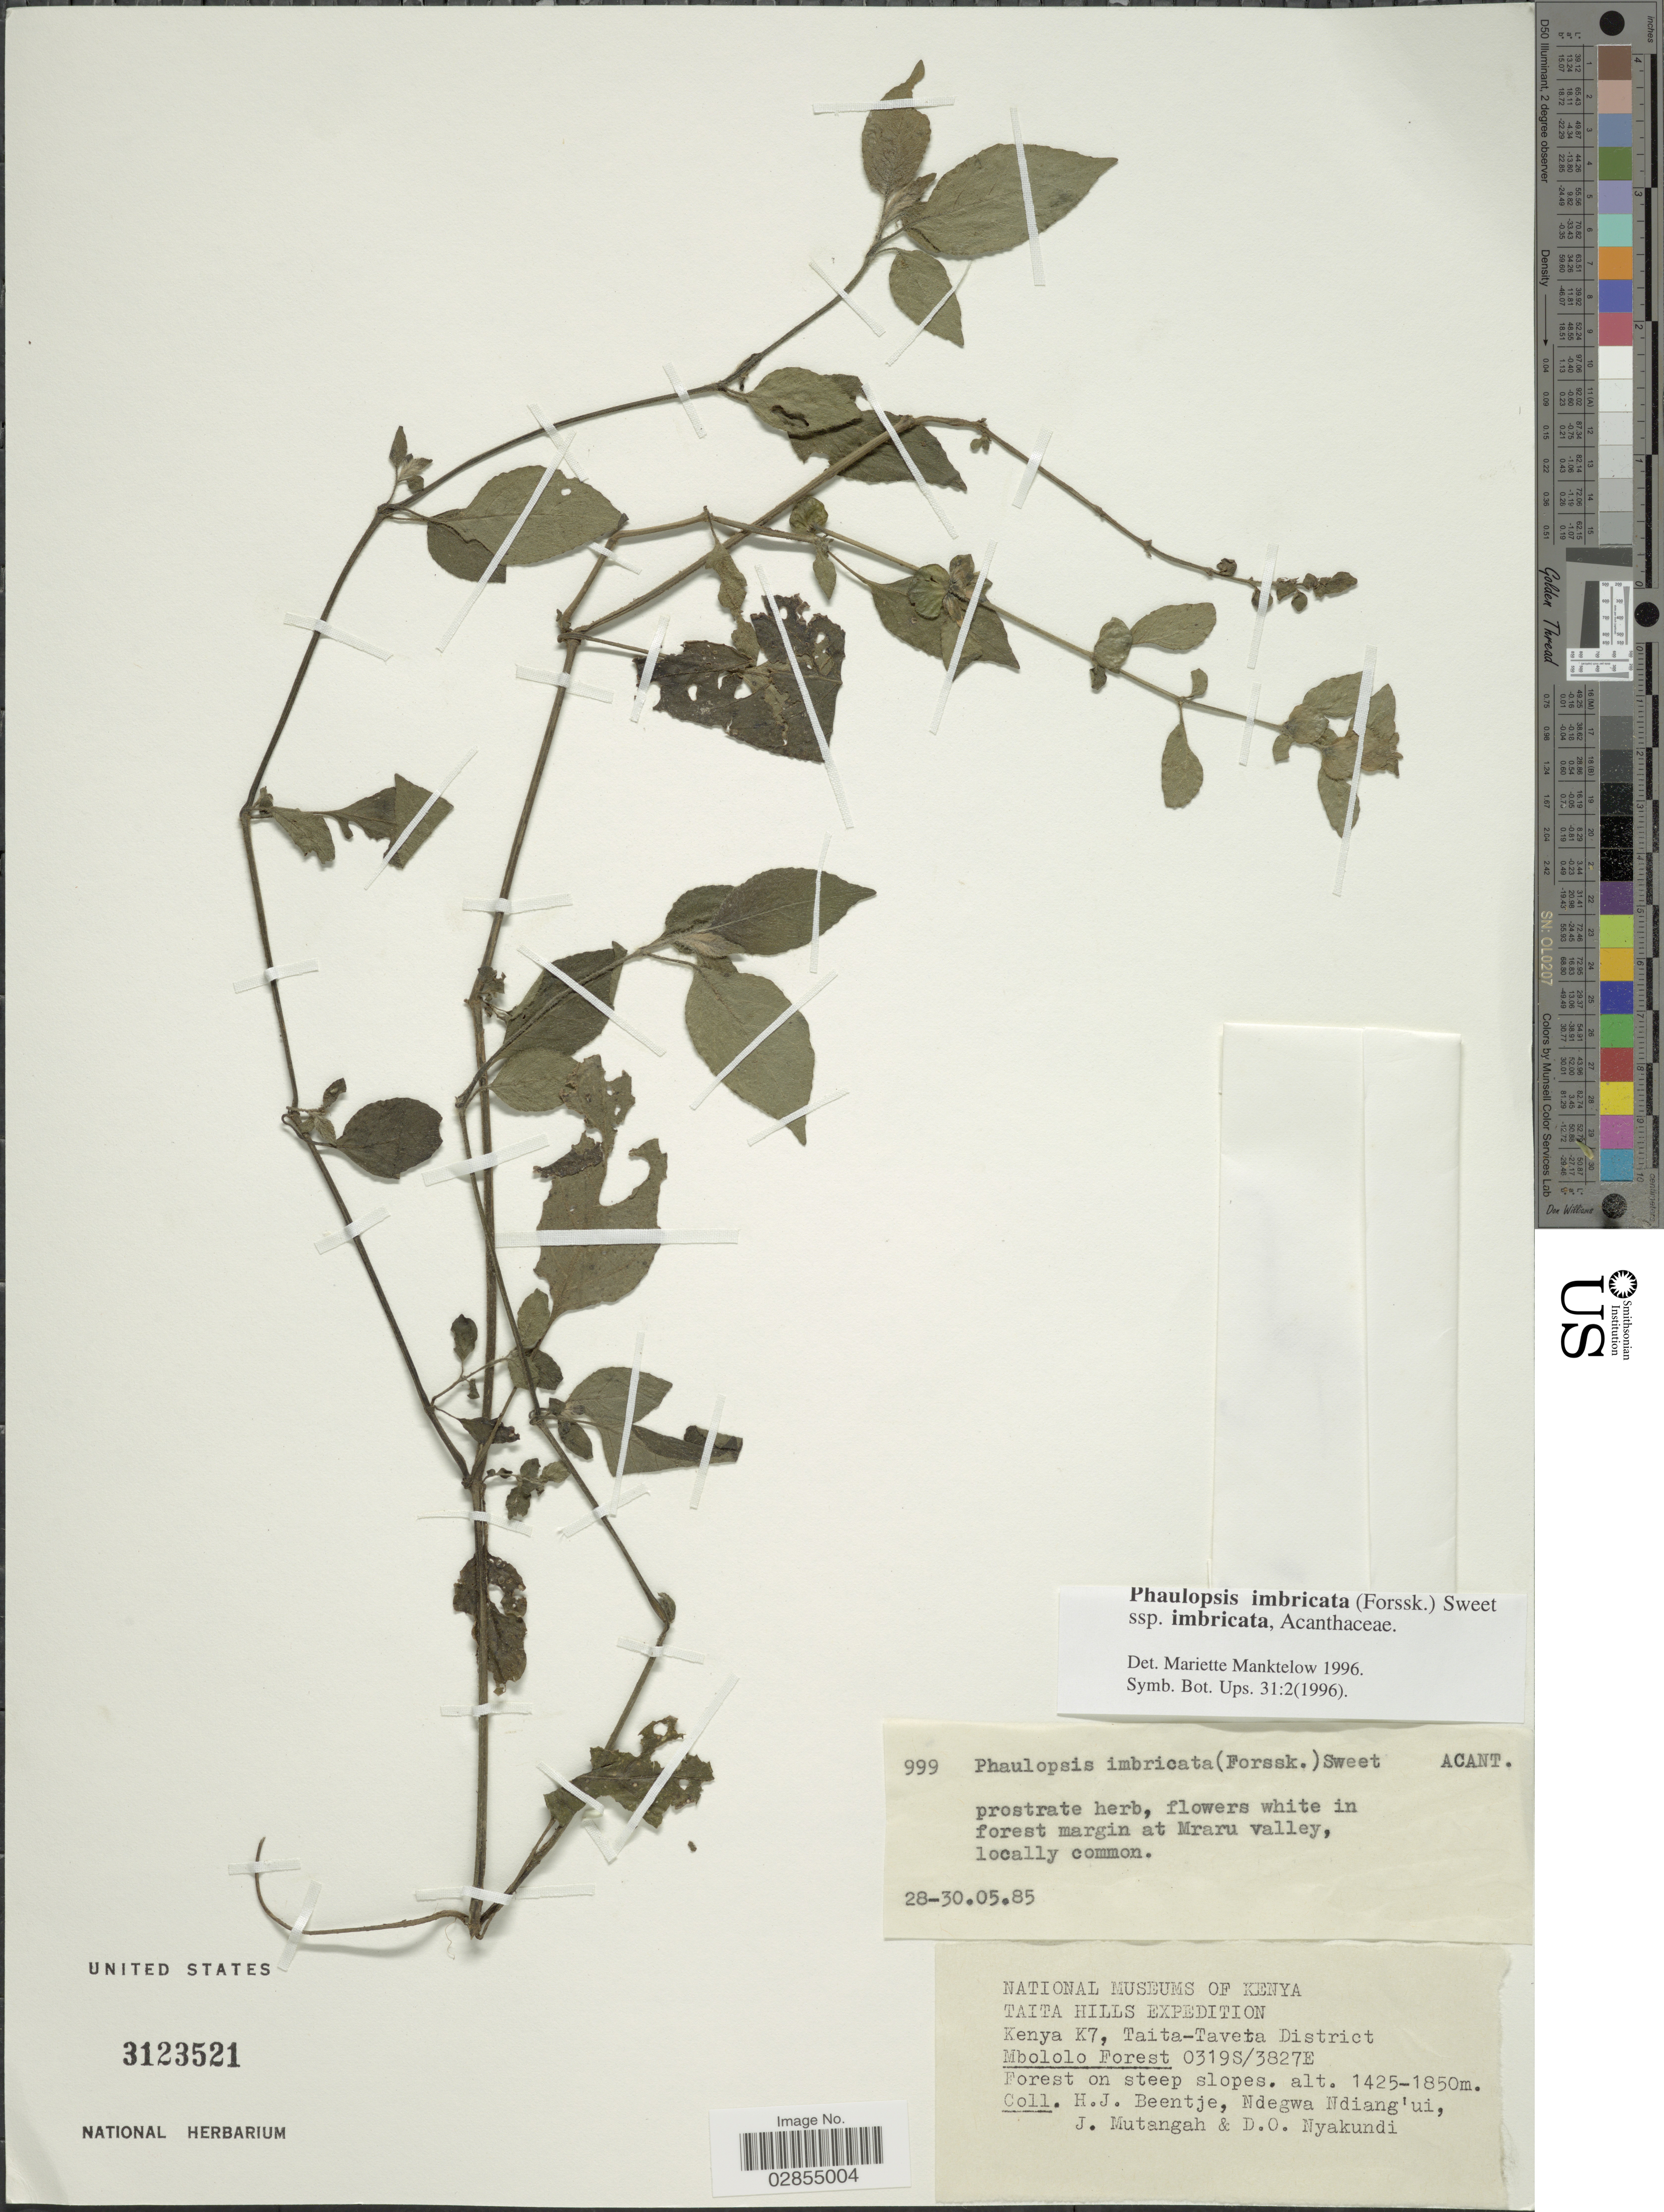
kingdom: Plantae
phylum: Tracheophyta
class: Magnoliopsida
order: Lamiales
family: Acanthaceae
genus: Phaulopsis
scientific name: Phaulopsis imbricata subsp. imbricata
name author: (Forssk.) Sweet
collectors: H. J. Beentje, N. Ndiang'ui, J. Mutangah & D. Nyakundi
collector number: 999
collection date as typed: Transcribed d/m/y: 28/5/85 to 30/5/85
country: Kenya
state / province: Taita Taveta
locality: Taita Hills, Kenya K7, Taita-Taveta District, Mbololo Forest.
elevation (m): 1425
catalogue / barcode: US 3123521